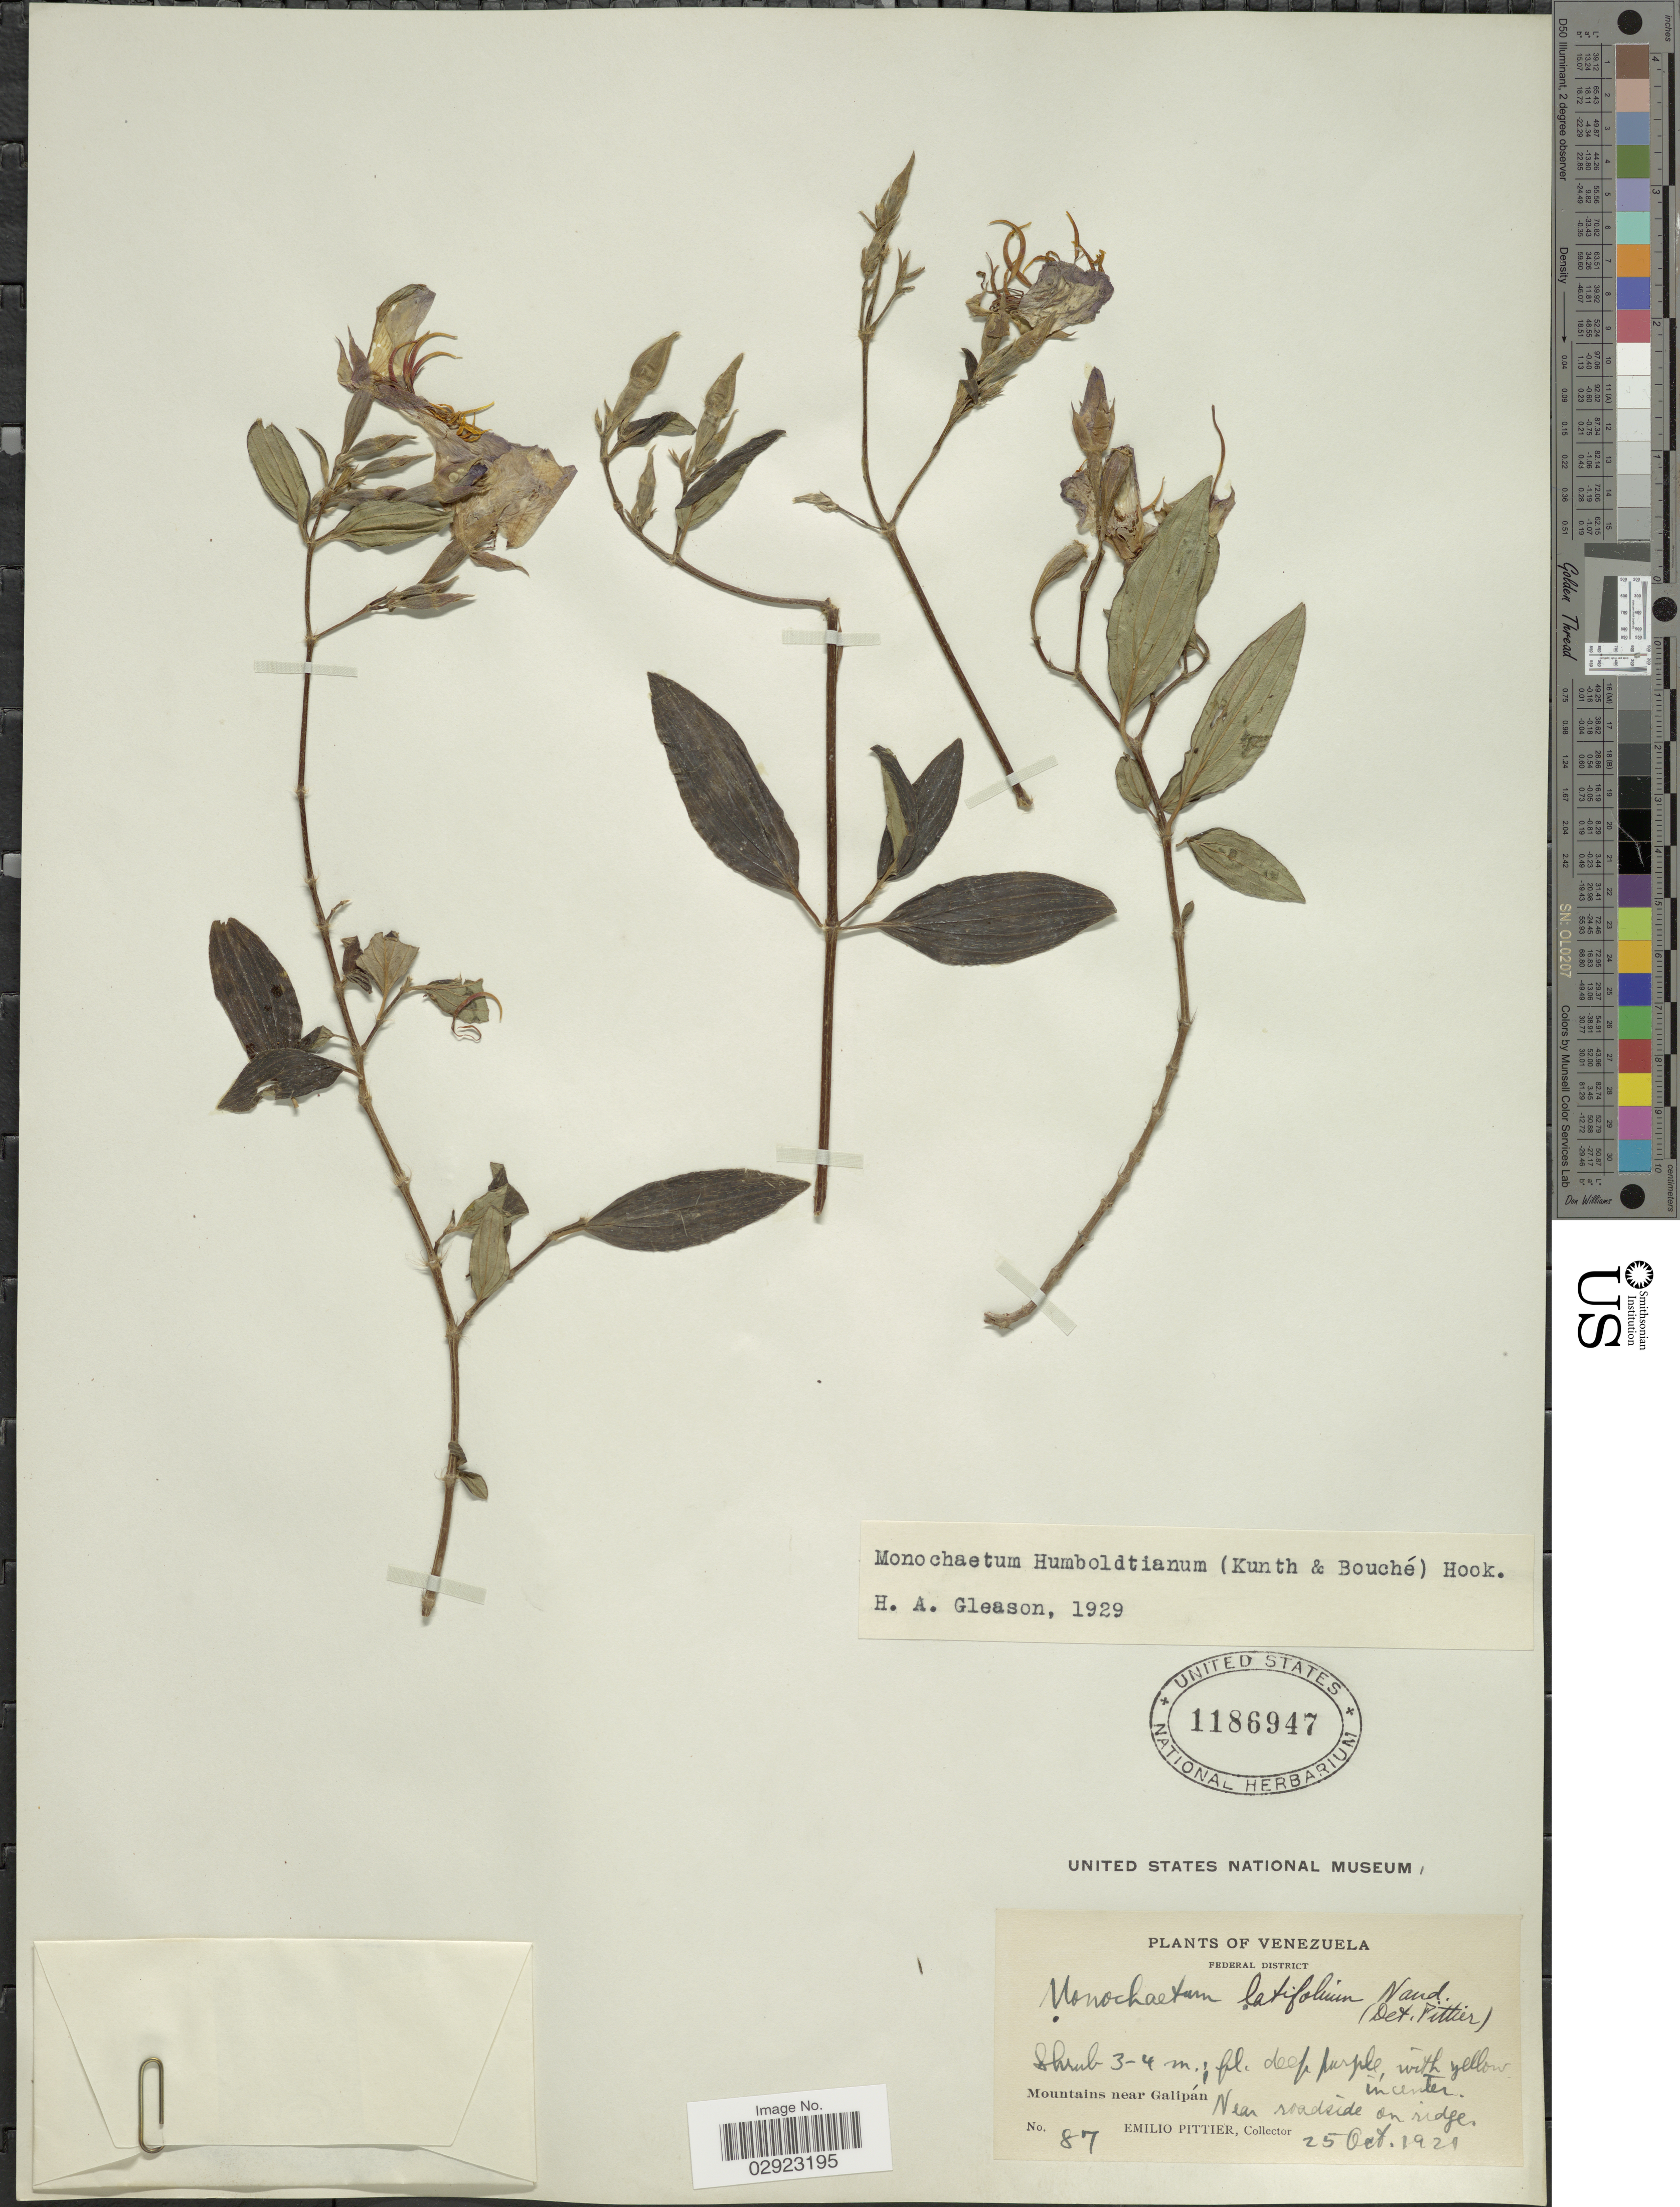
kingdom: Plantae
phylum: Tracheophyta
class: Magnoliopsida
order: Myrtales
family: Melastomataceae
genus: Monochaetum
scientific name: Monochaetum humboldtianum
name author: Kunth ex Walp.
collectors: E. Pittier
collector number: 87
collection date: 1921-10-25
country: Venezuela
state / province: Distrito Federal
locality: Federal District, Mountains near Galipan. Near roadside on ridge.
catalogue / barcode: US 1186947